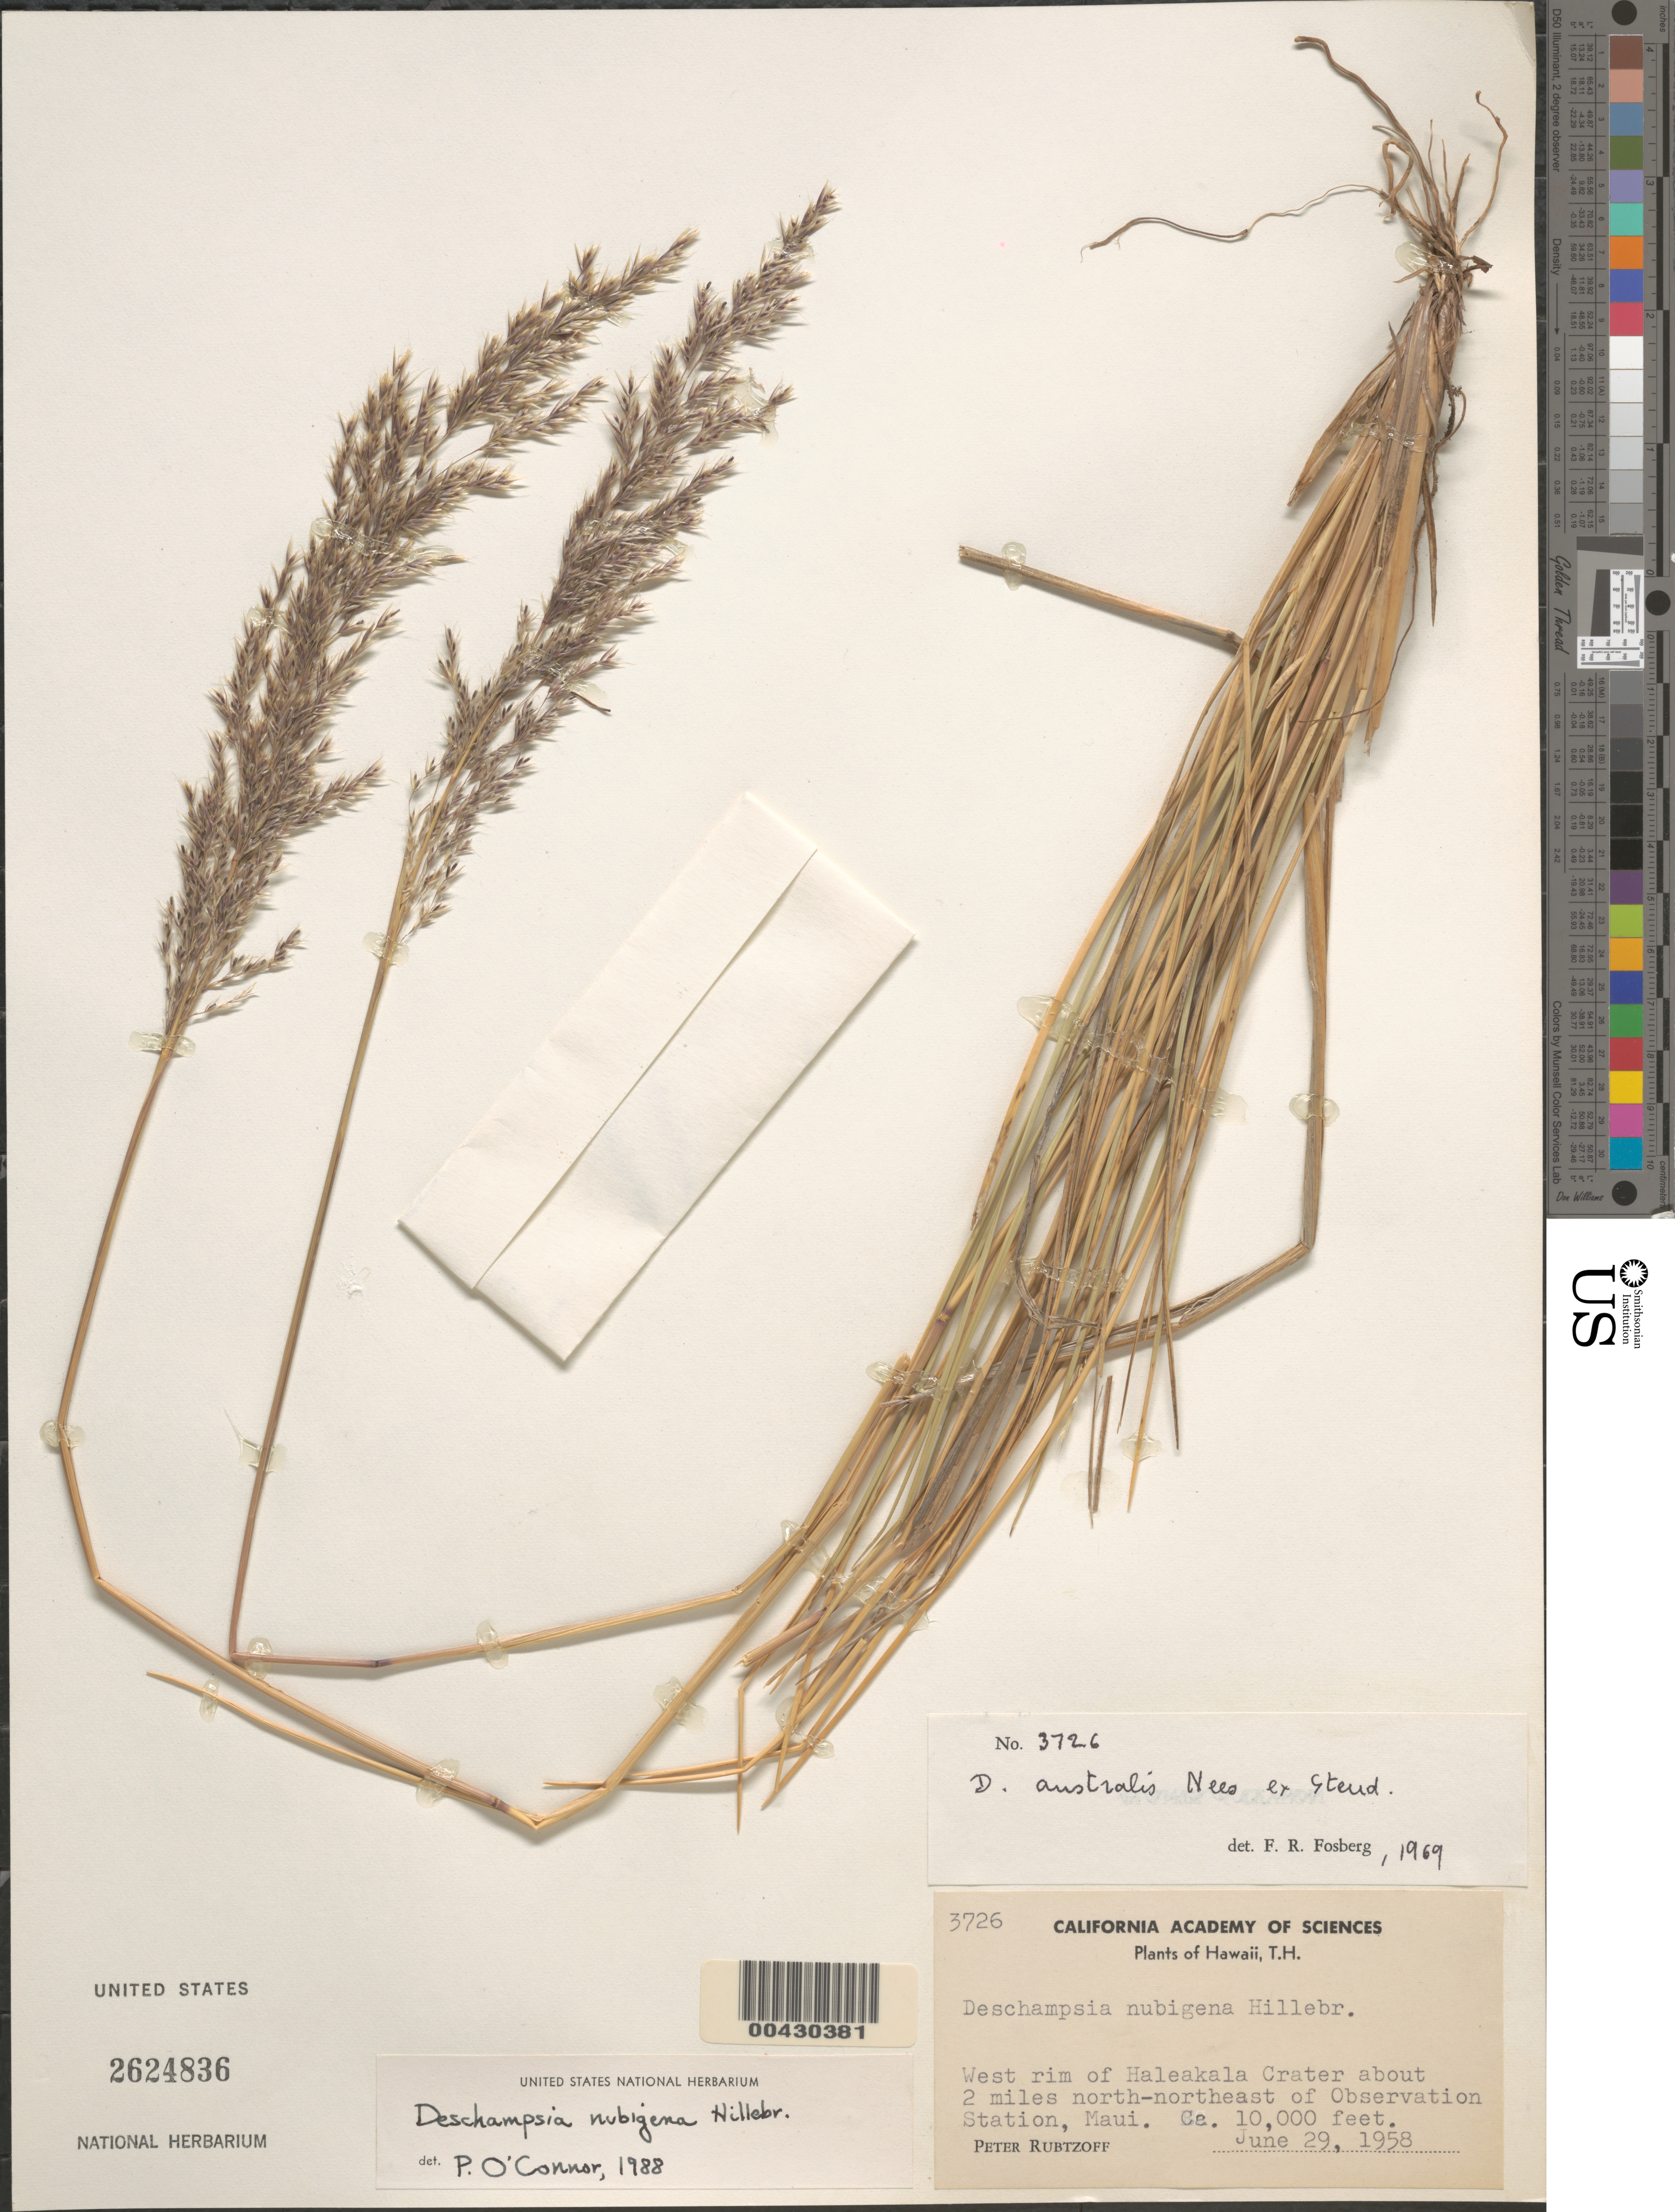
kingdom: Plantae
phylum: Tracheophyta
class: Liliopsida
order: Poales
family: Poaceae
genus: Deschampsia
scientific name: Deschampsia nubigena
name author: Hillebr.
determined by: O'Connor, P.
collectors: P. Rubtzoff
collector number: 3726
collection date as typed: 29 Jun 1958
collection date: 1958-06-29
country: United States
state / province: Hawaii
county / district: Maui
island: Maui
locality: W rim of Haleakala Crater about 2 mi NNE of Observation Station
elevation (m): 3048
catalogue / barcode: US 2624836